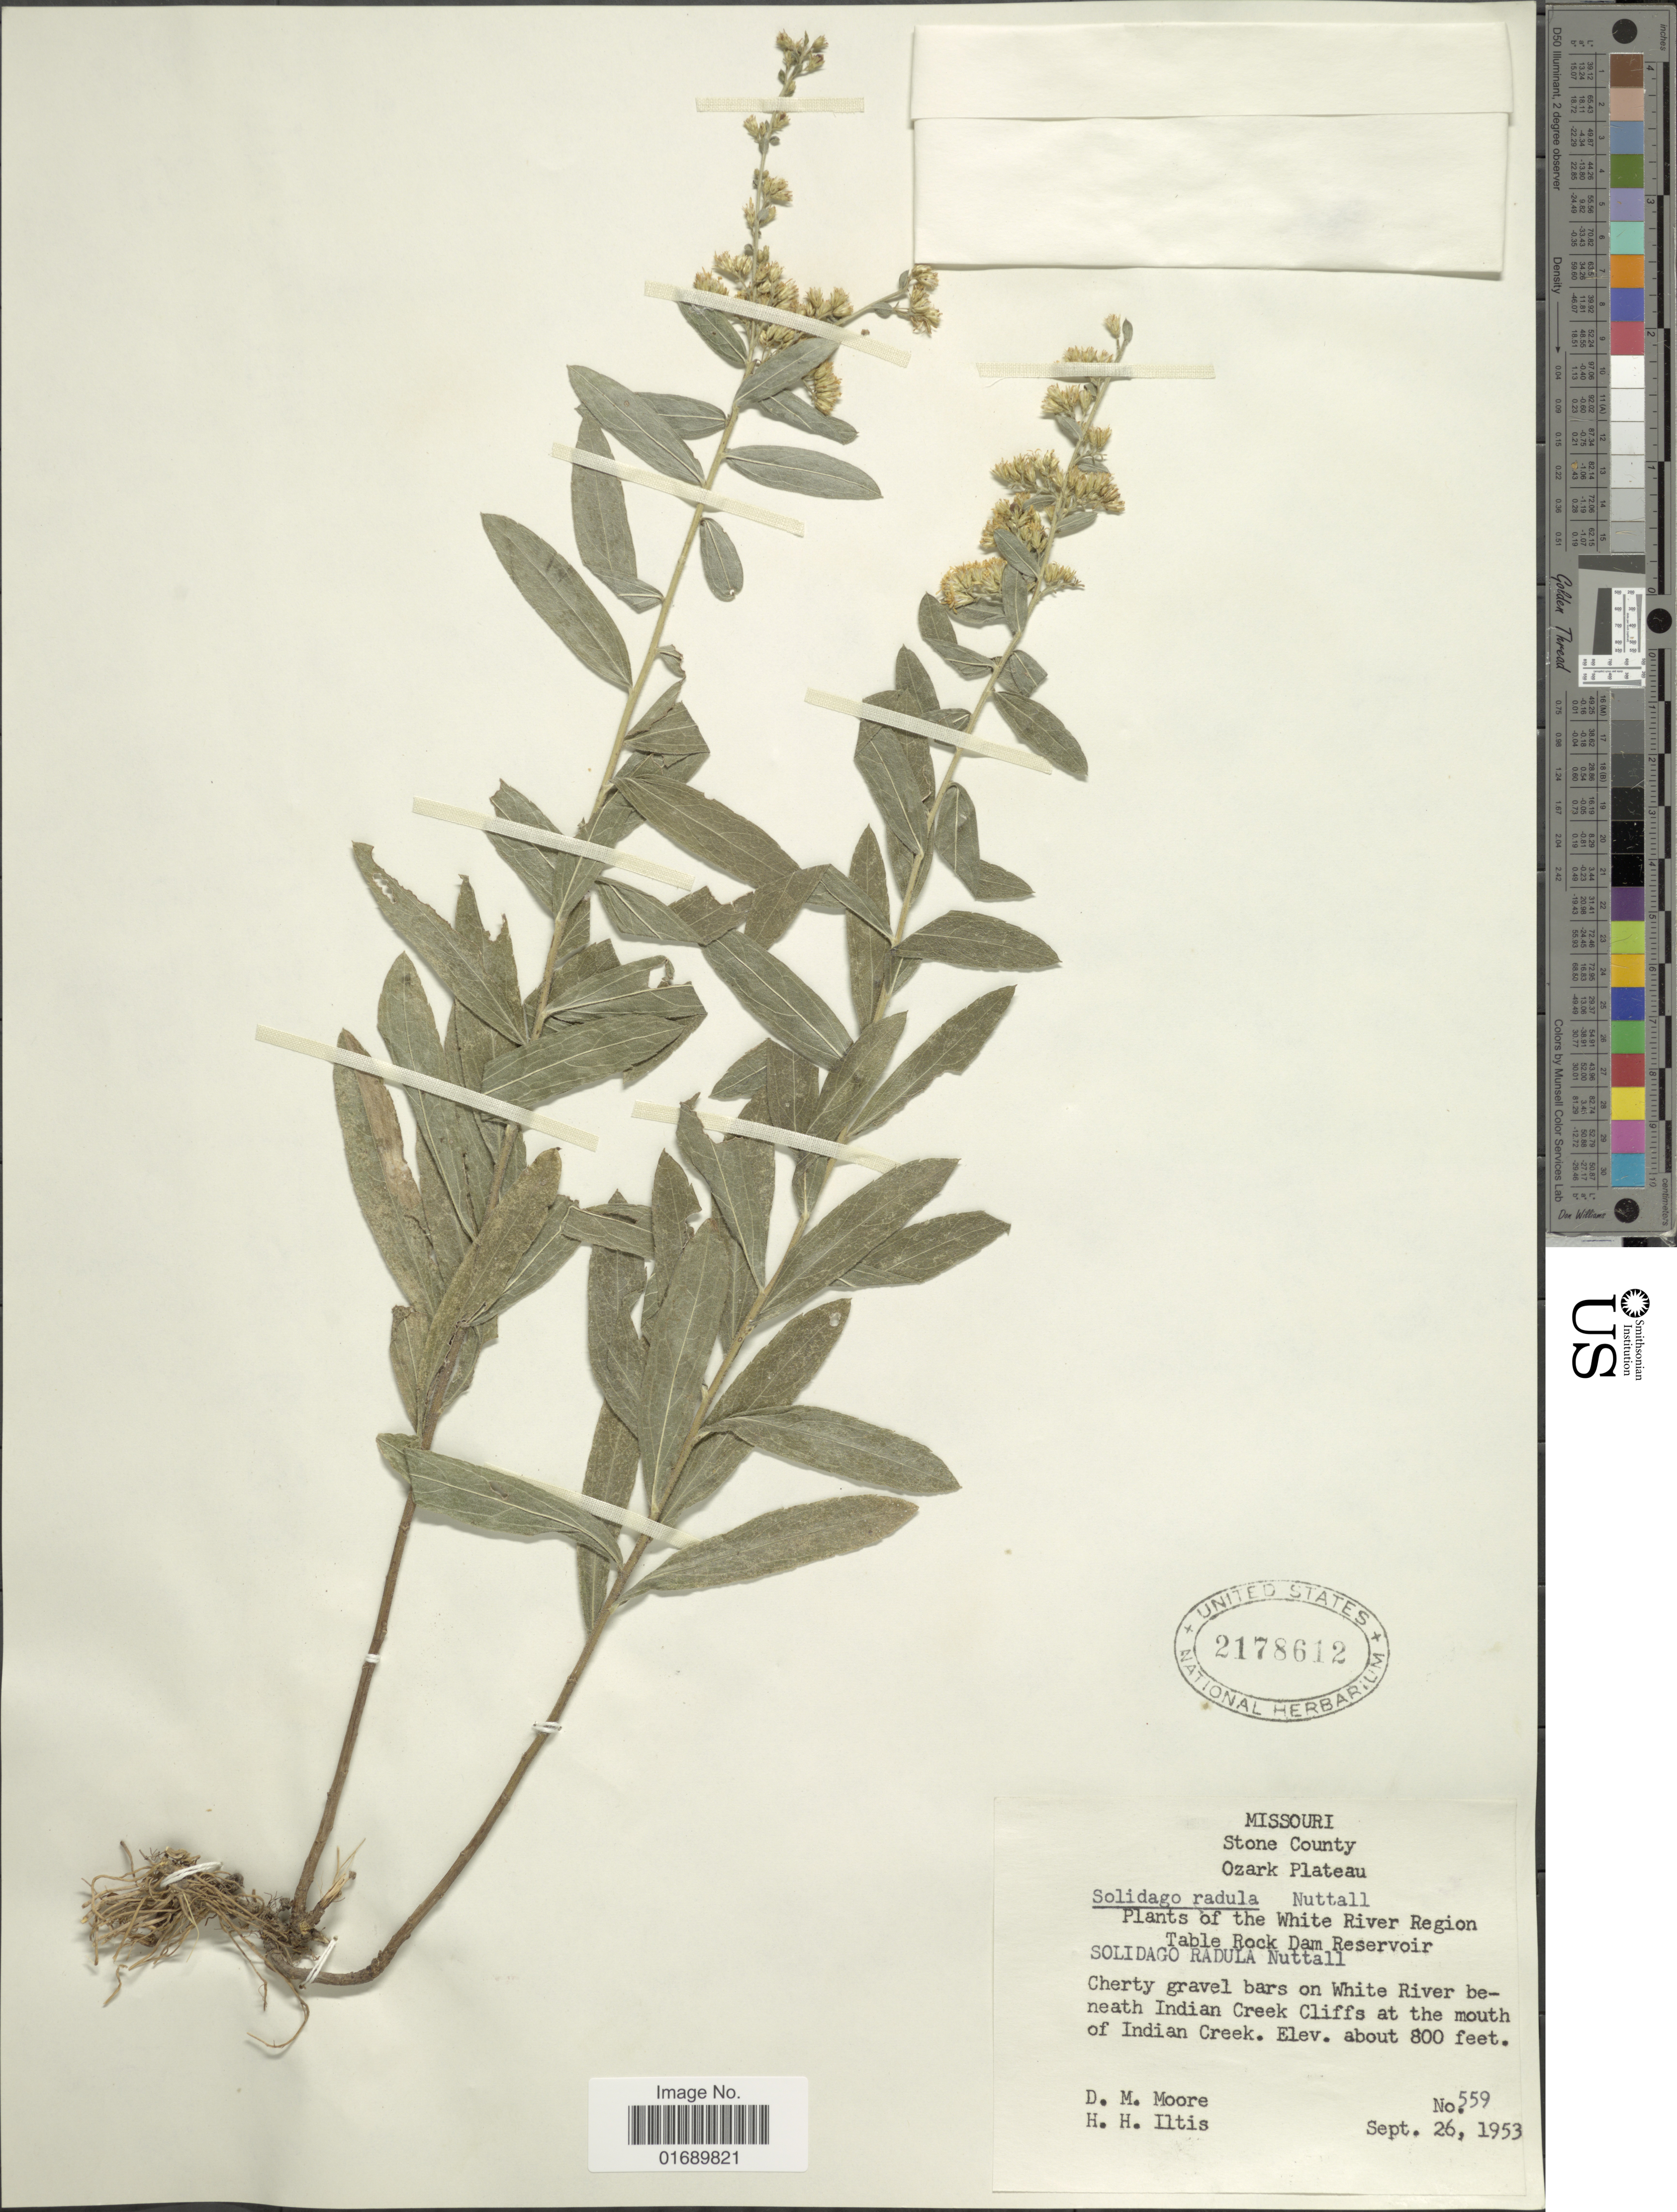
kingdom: Plantae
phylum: Tracheophyta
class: Magnoliopsida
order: Asterales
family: Asteraceae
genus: Solidago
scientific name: Solidago radula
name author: Nutt.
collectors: D. Moore & H. H. Iltis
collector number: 559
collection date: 1953-09-26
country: United States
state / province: Missouri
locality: Stone County, Ozark Plateau, the White River Region, Table Rock Dam Reservoir, Cherty gravel bars on White River beneath Indian Creek Cliffs at the mouth of Indian Creek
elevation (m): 244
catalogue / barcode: US 2178612